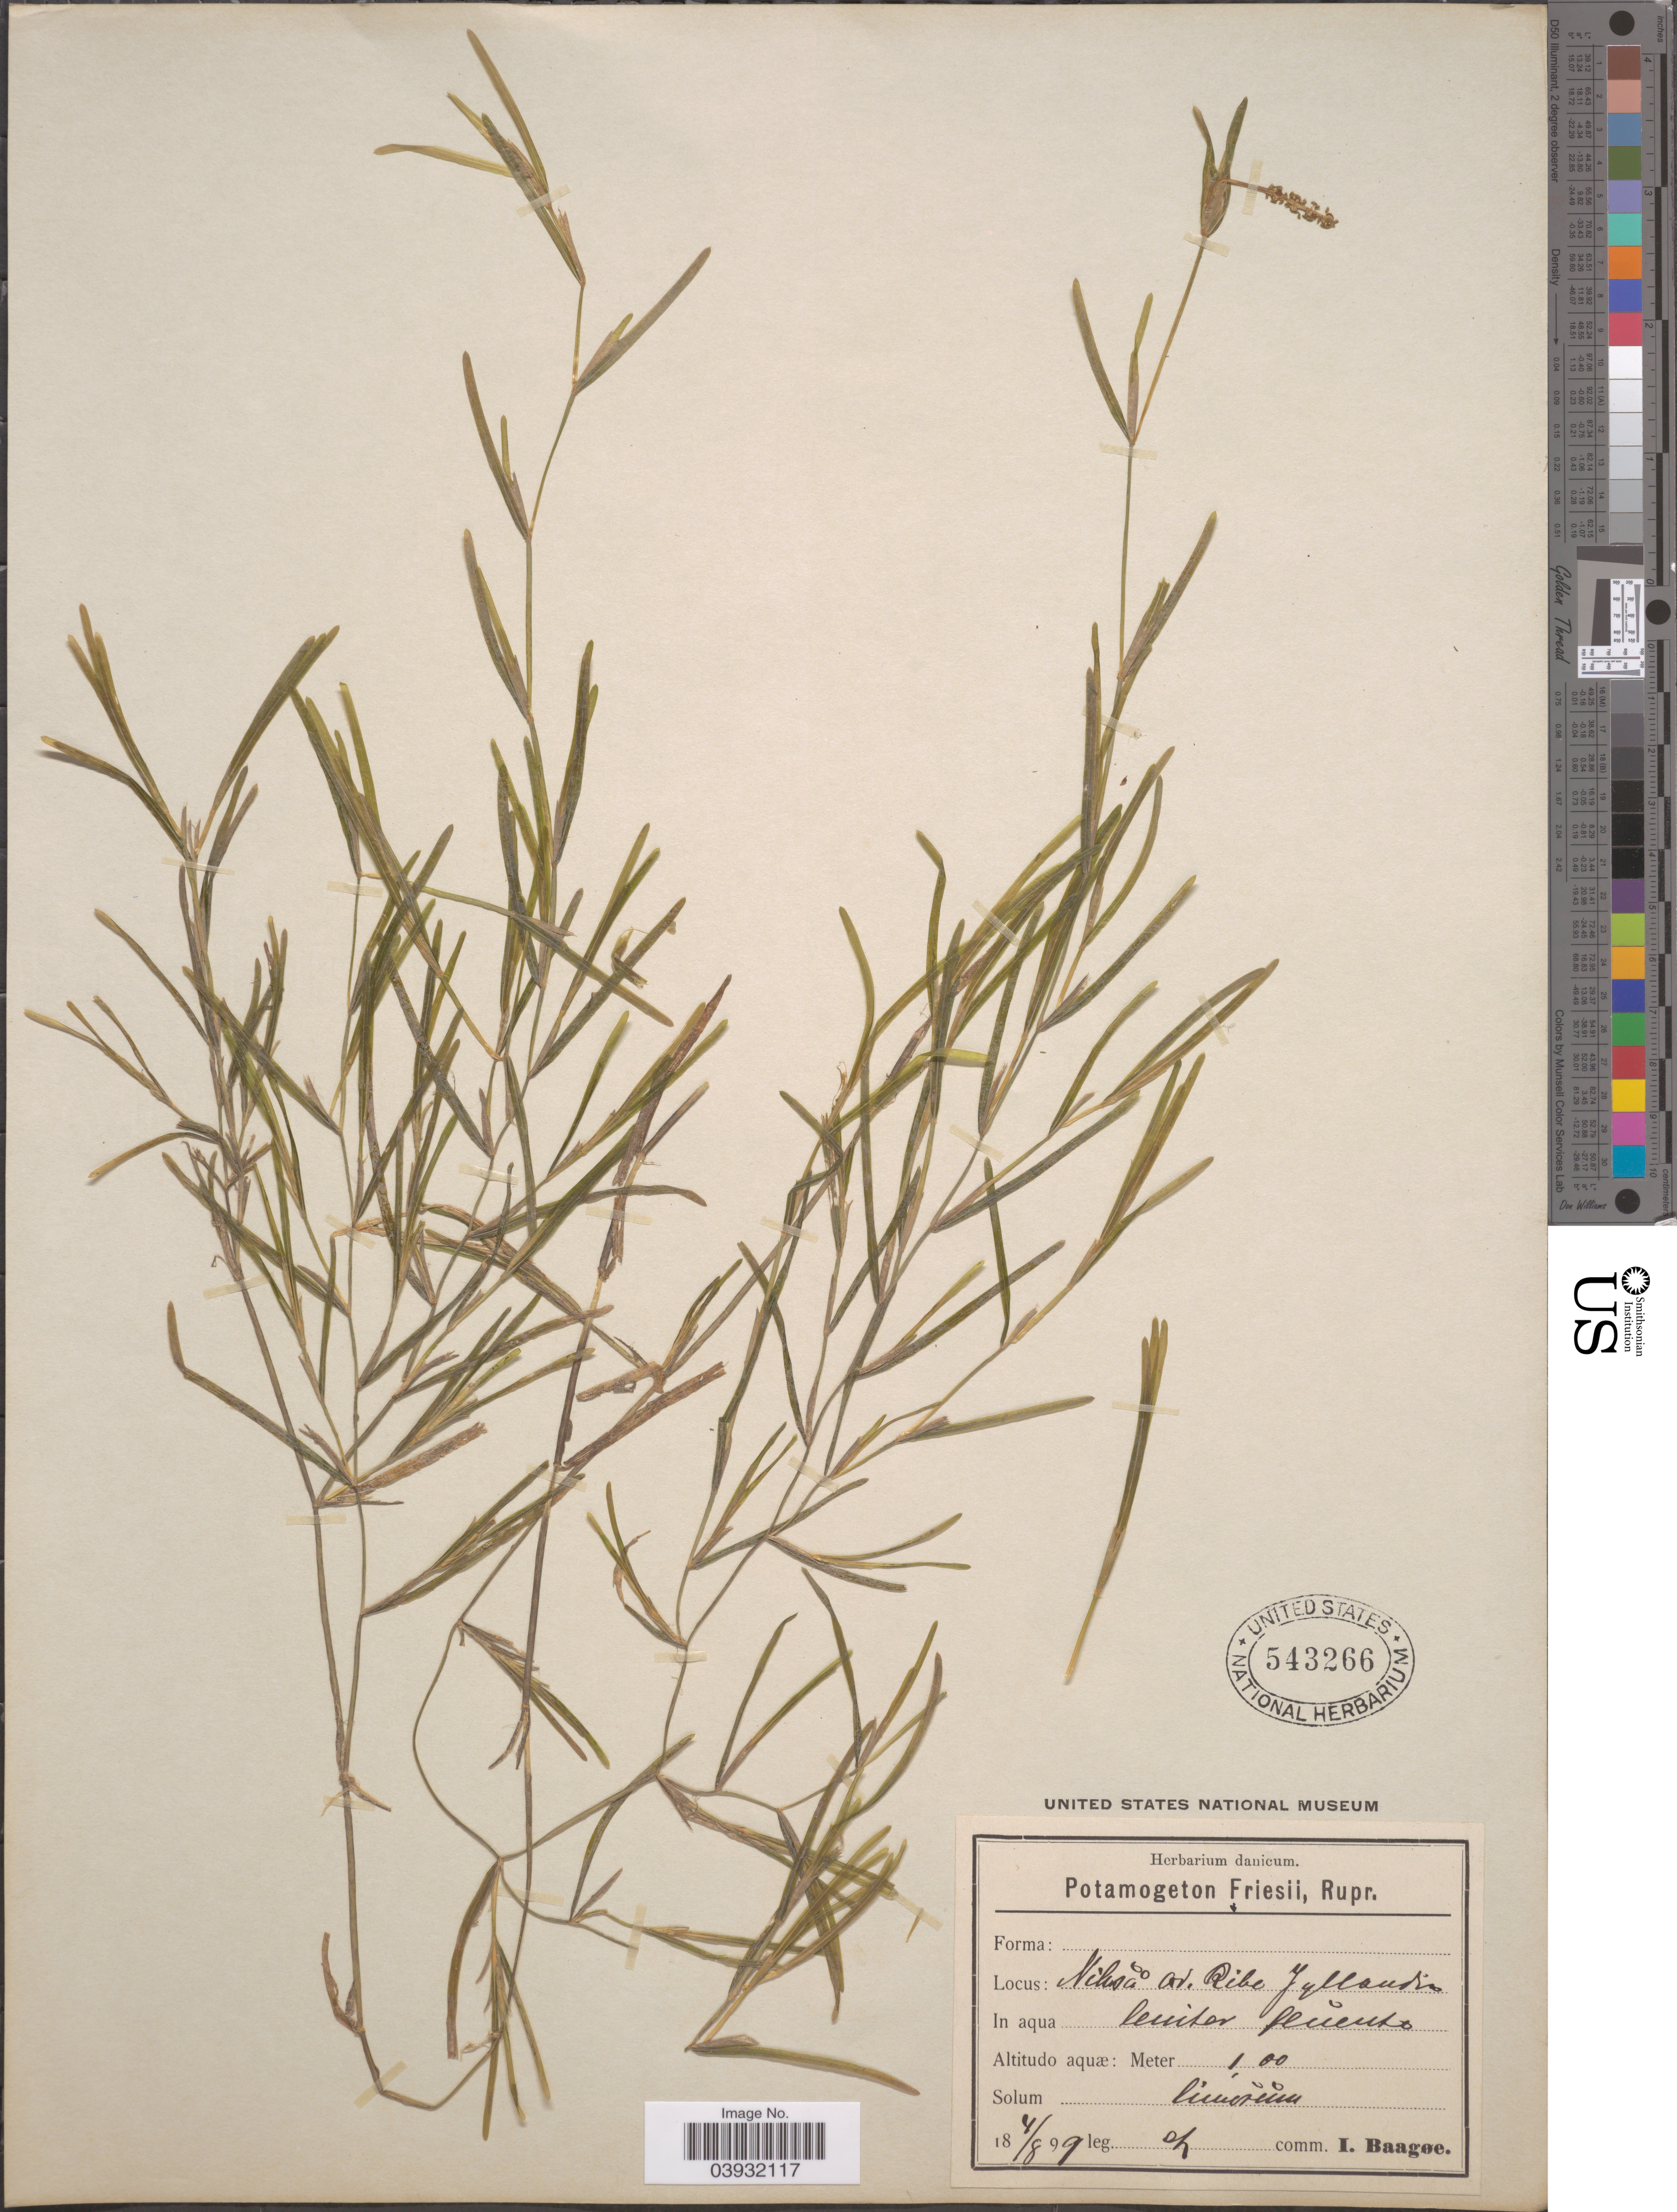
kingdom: Plantae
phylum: Tracheophyta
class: Liliopsida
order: Alismatales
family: Potamogetonaceae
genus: Potamogeton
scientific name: Potamogeton friesii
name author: Rupr.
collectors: I. Baagøe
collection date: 1899-08-04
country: Denmark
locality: Nibsa ad. Ribe Jyllandia.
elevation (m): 1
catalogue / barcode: US 543266